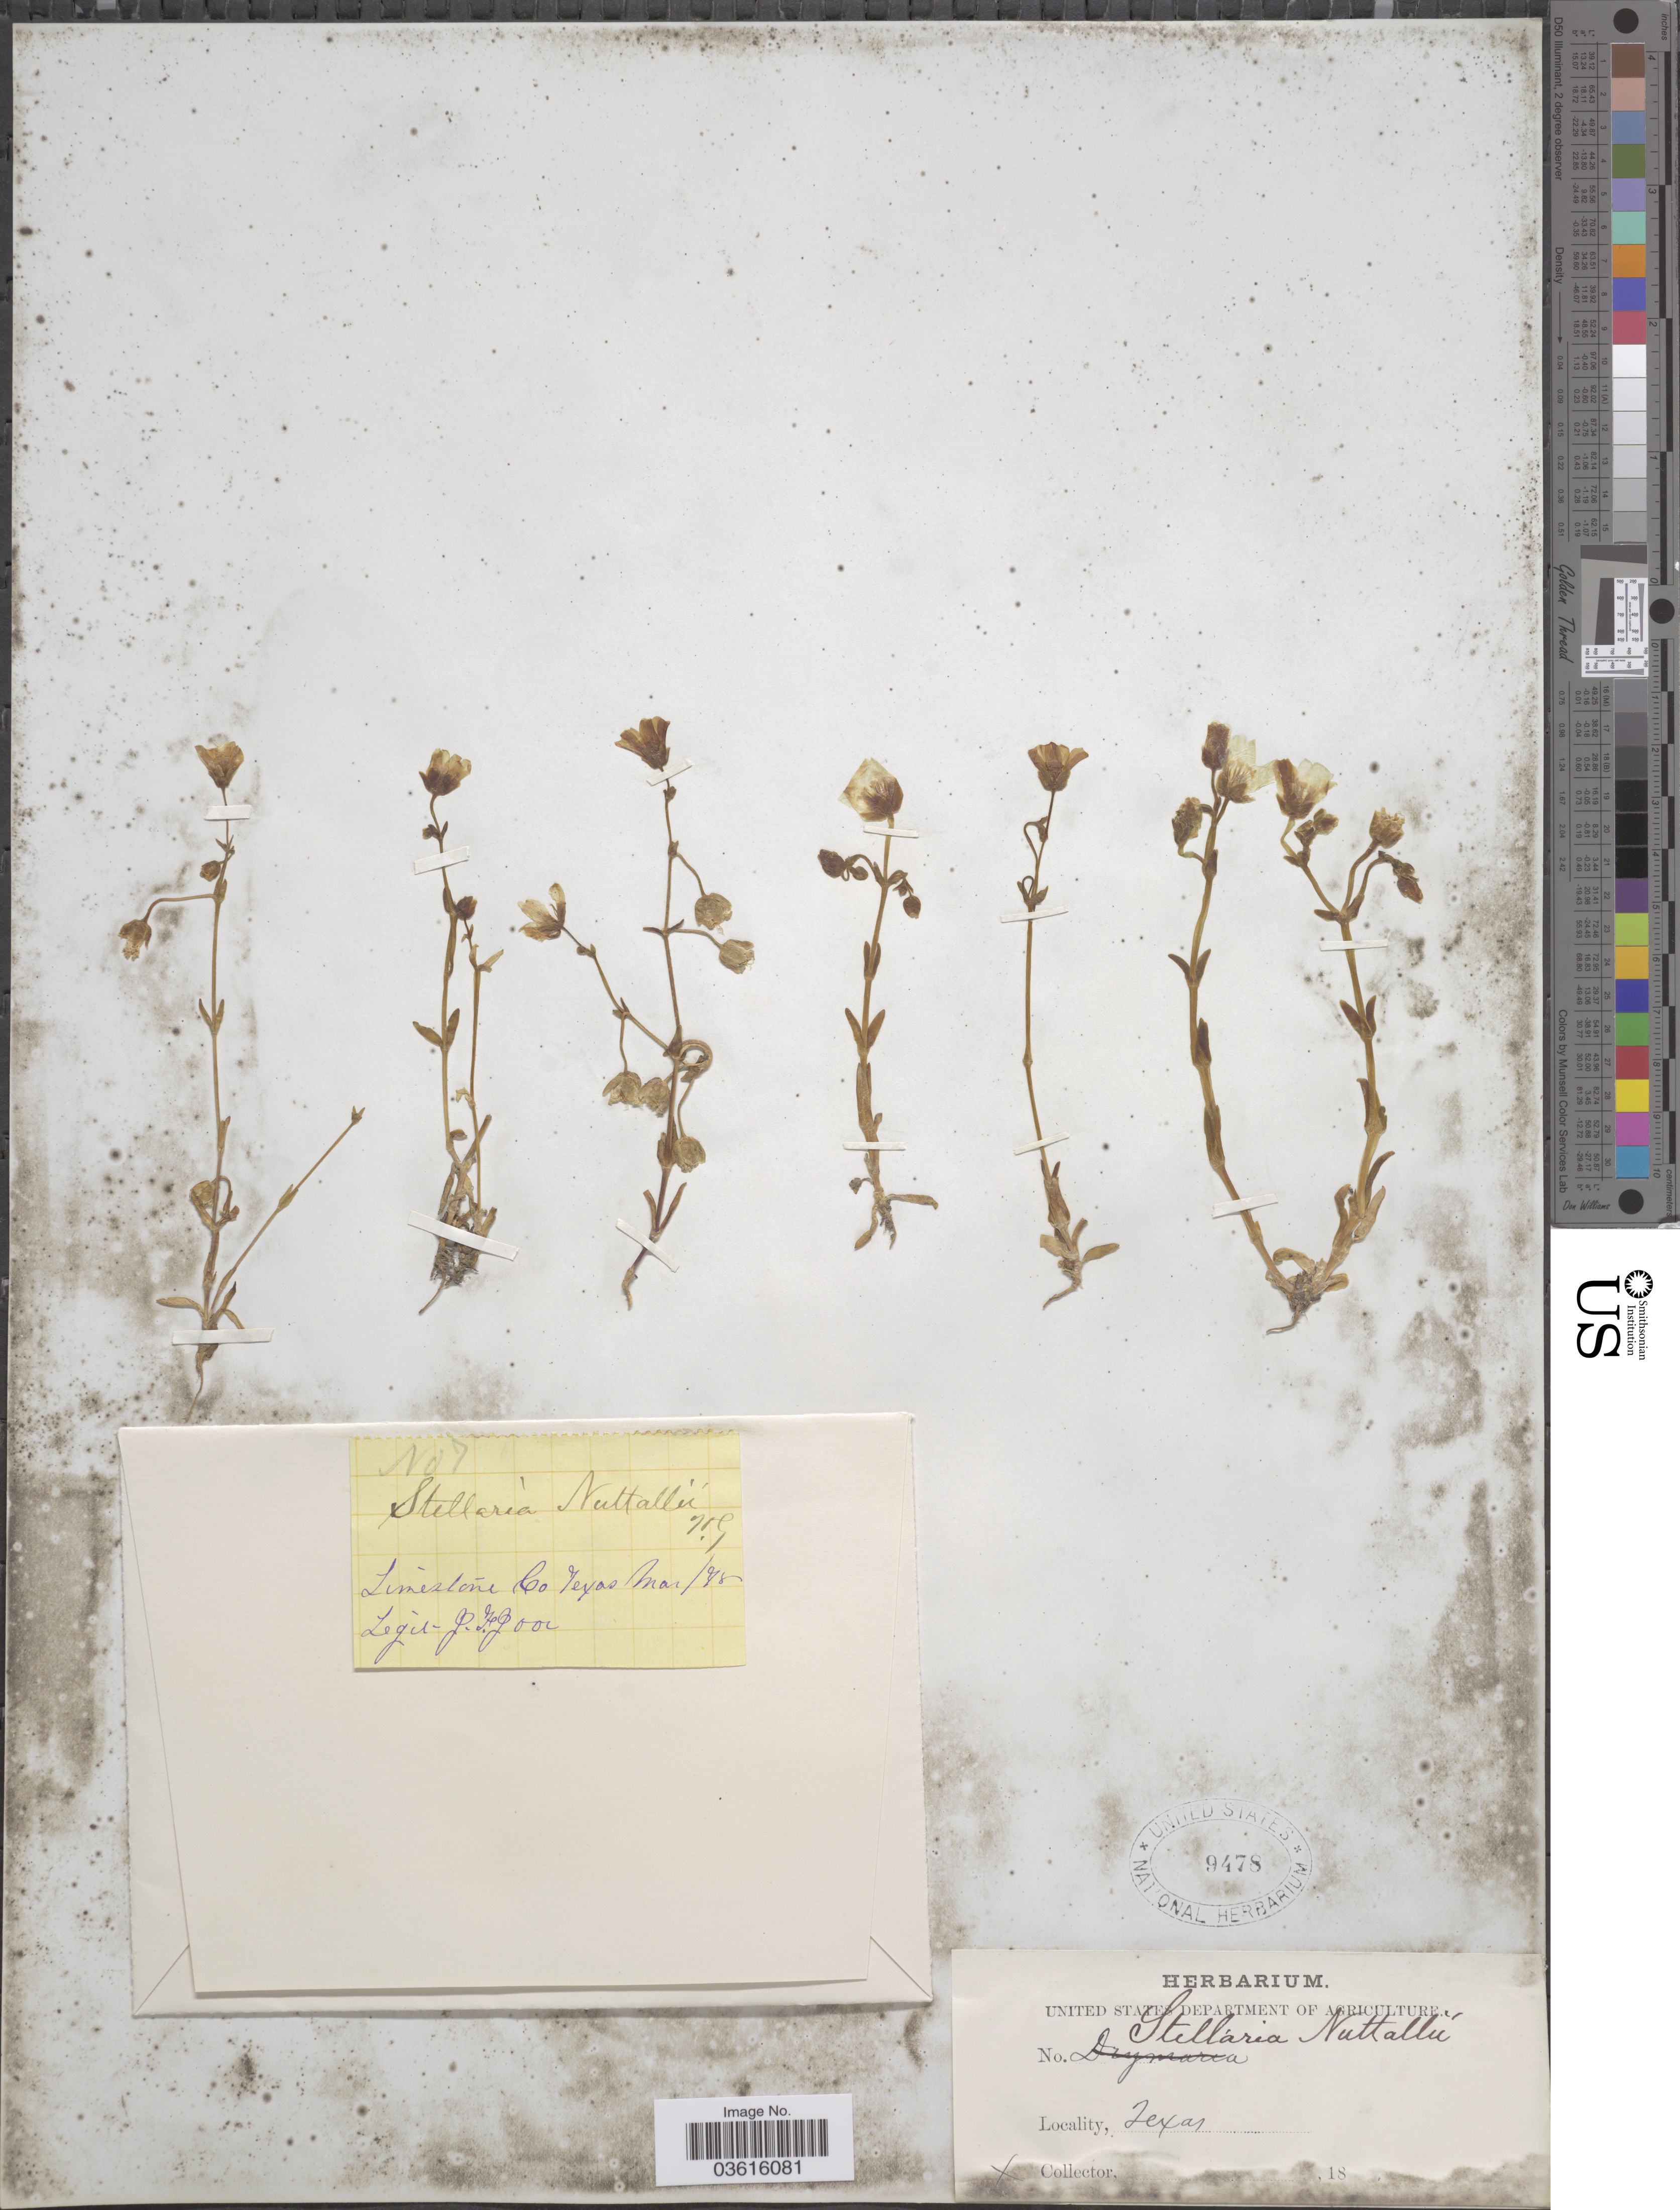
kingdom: Plantae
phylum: Tracheophyta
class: Magnoliopsida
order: Caryophyllales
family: Caryophyllaceae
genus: Minuartia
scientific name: Minuartia drummondii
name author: (Shinners) McNeill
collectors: J. F. Joor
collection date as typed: Transcribed d/m/y: /3/48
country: United States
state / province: Texas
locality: Limestone Co.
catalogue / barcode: US 9478